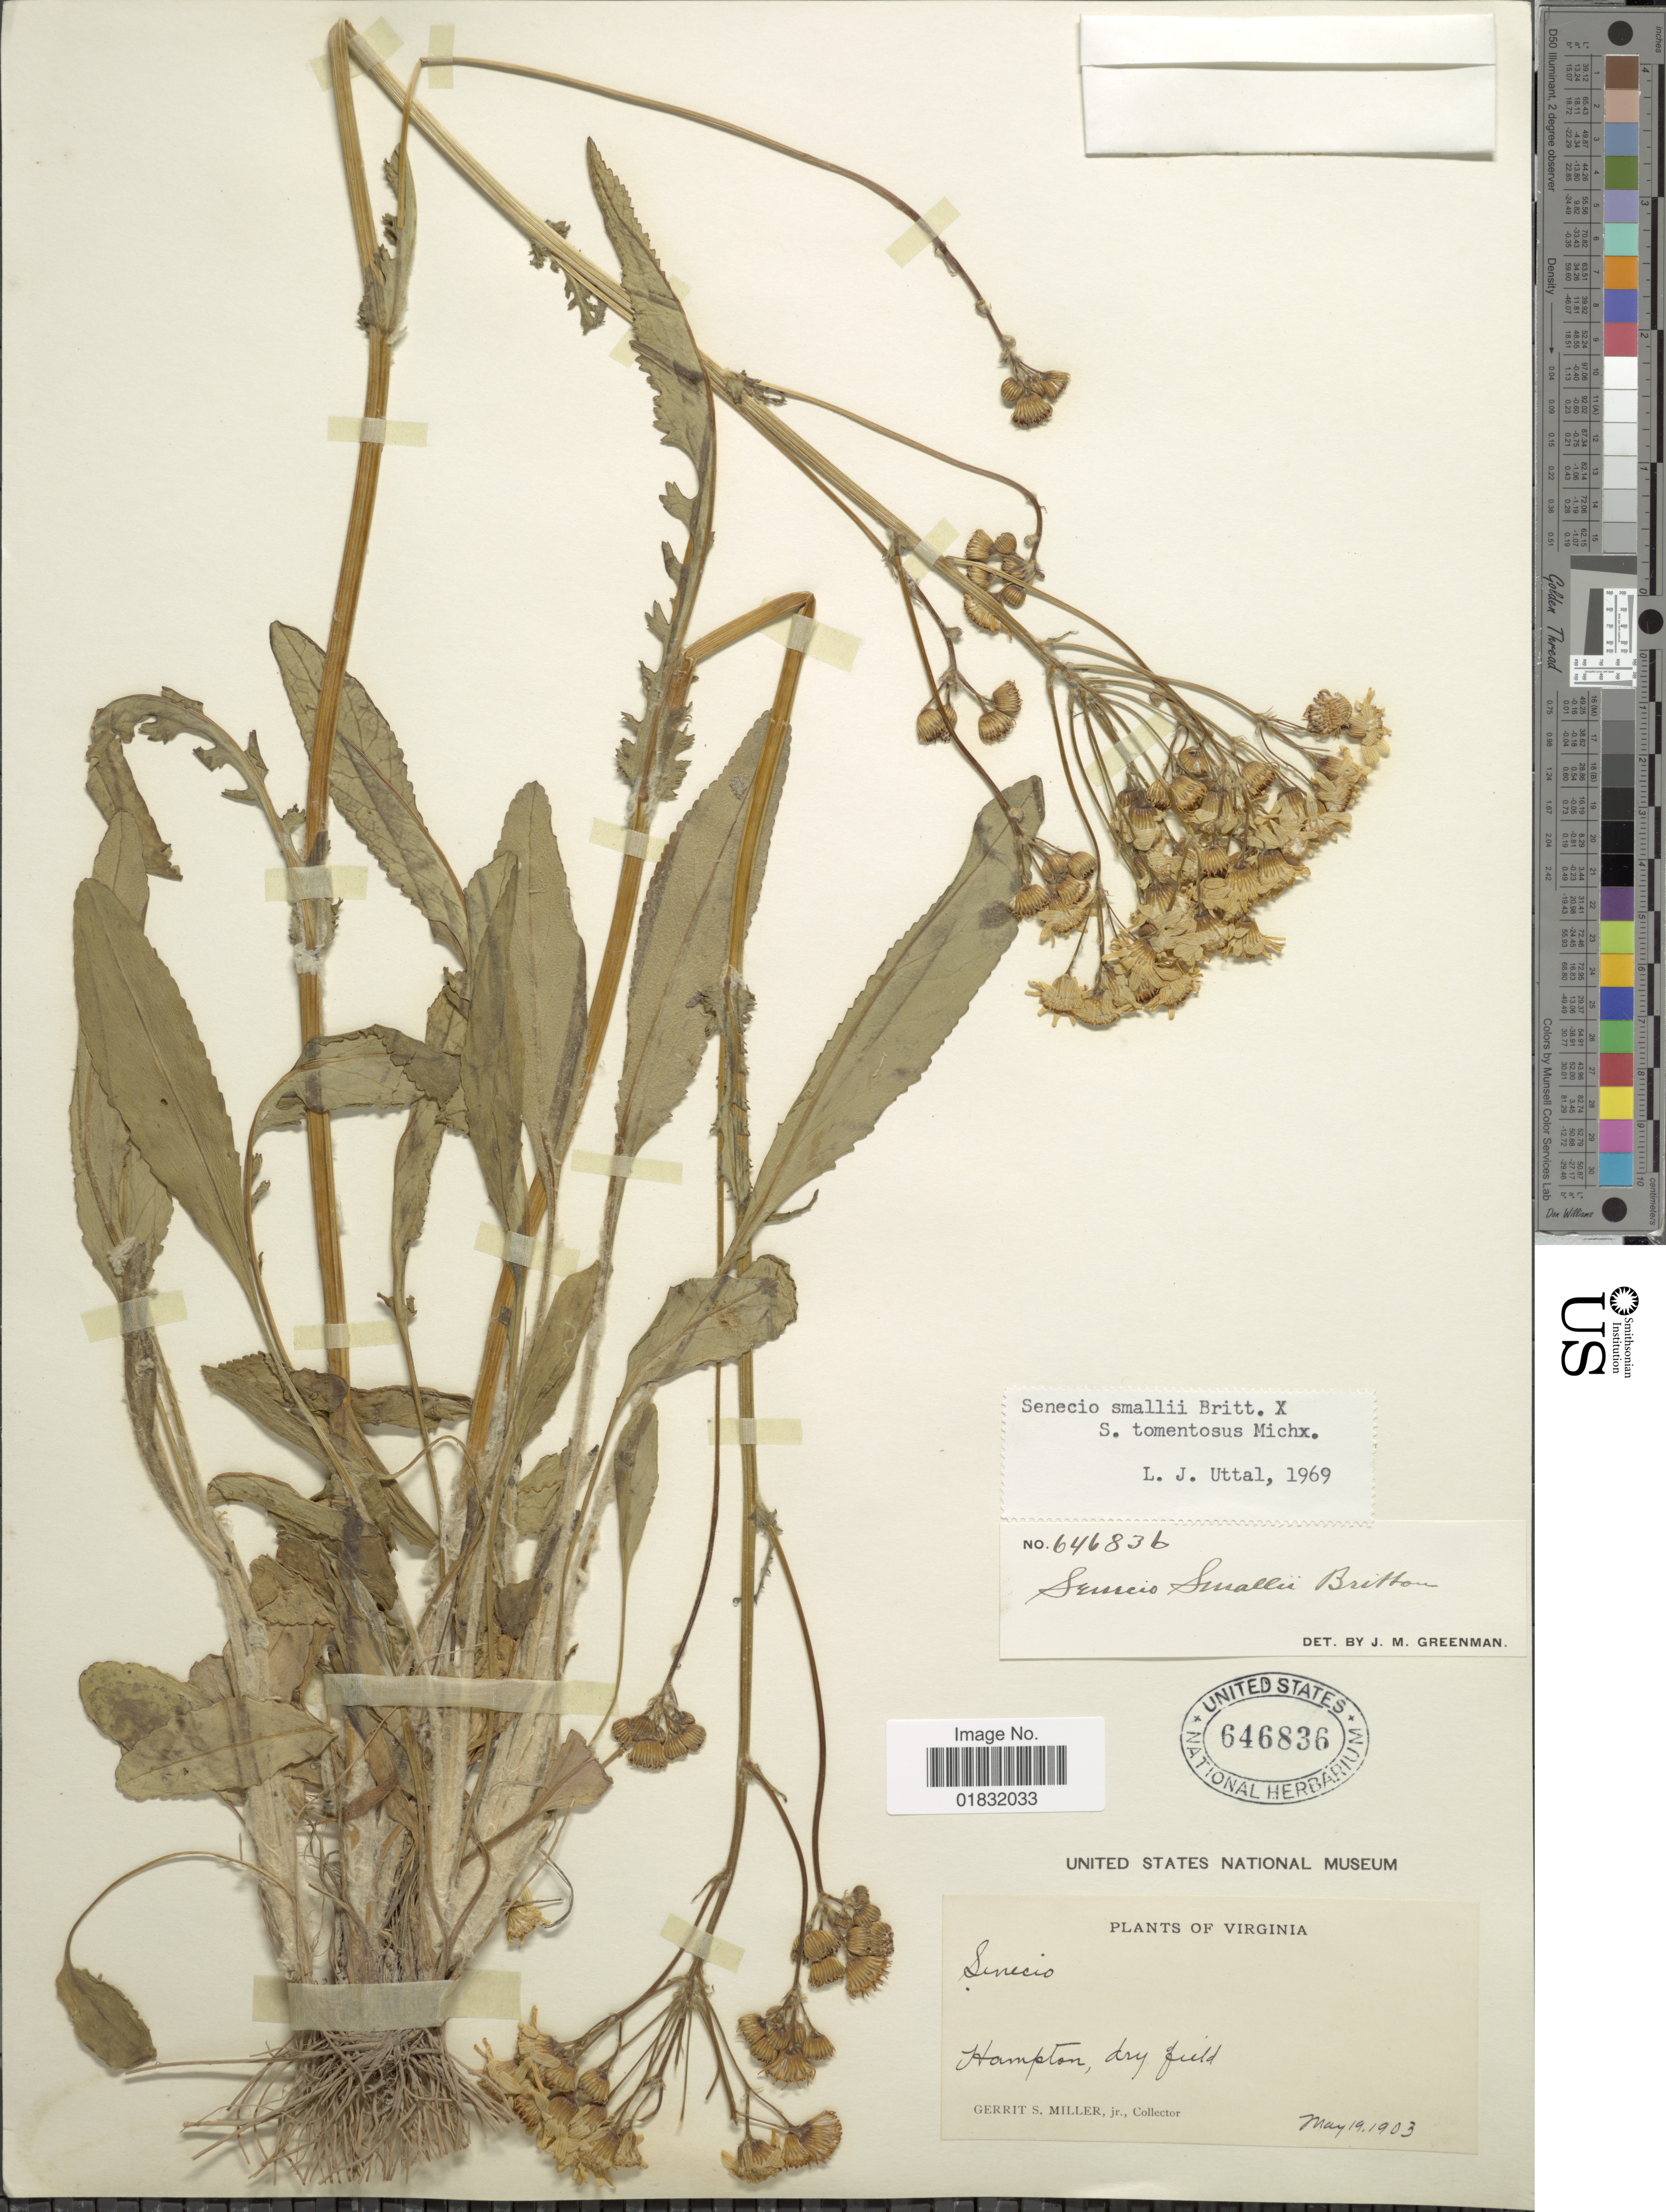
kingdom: Plantae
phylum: Tracheophyta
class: Magnoliopsida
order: Asterales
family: Asteraceae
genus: Packera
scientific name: Packera smallii Britton comb ined.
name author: Britton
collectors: G. S. Miller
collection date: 1903-05-19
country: United States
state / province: Virginia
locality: Hapton, dry field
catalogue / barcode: US 646836